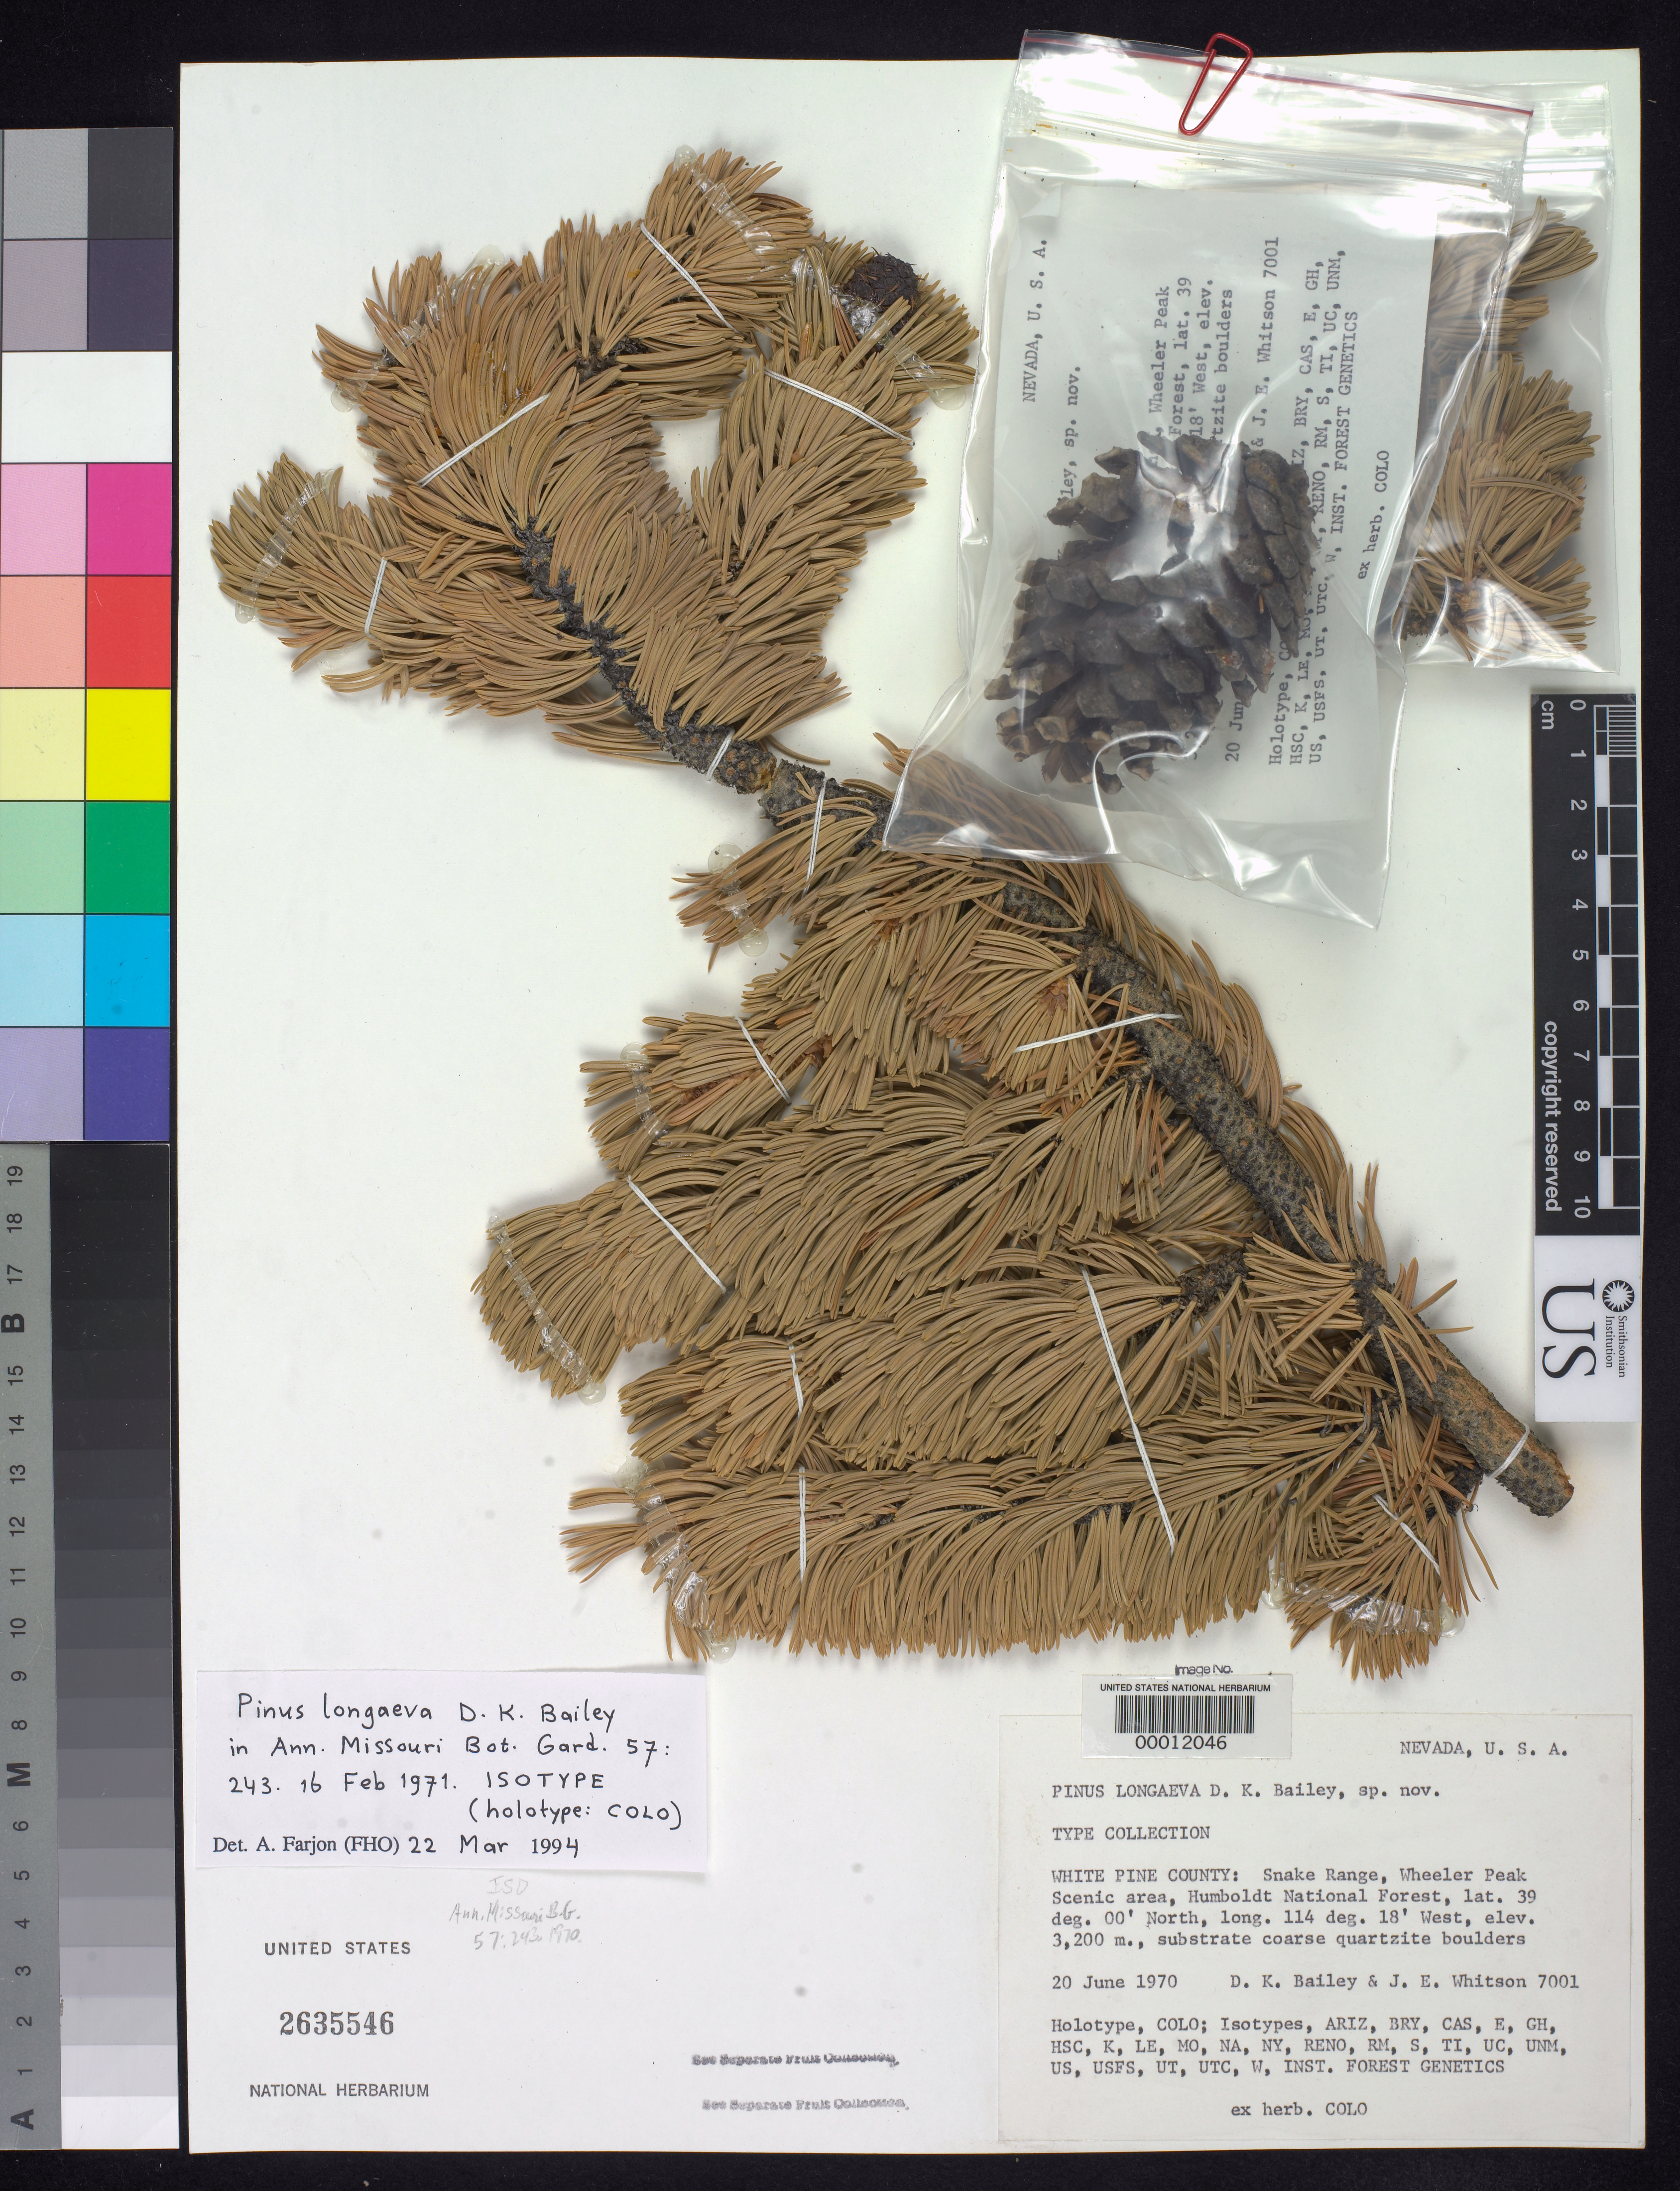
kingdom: Plantae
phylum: Tracheophyta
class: Pinopsida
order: Pinales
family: Pinaceae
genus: Pinus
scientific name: Pinus longaeva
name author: D.K. Bailey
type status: Isotype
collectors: D. K. Bailey & J. Whitson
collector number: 7001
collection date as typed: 20 Jun 1970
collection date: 1970-06-20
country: United States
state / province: Nevada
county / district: White Pine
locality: Snake Range, Wheeler Peak Scenic Area, Humboldt National Forest.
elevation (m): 3200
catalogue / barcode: US 2635546